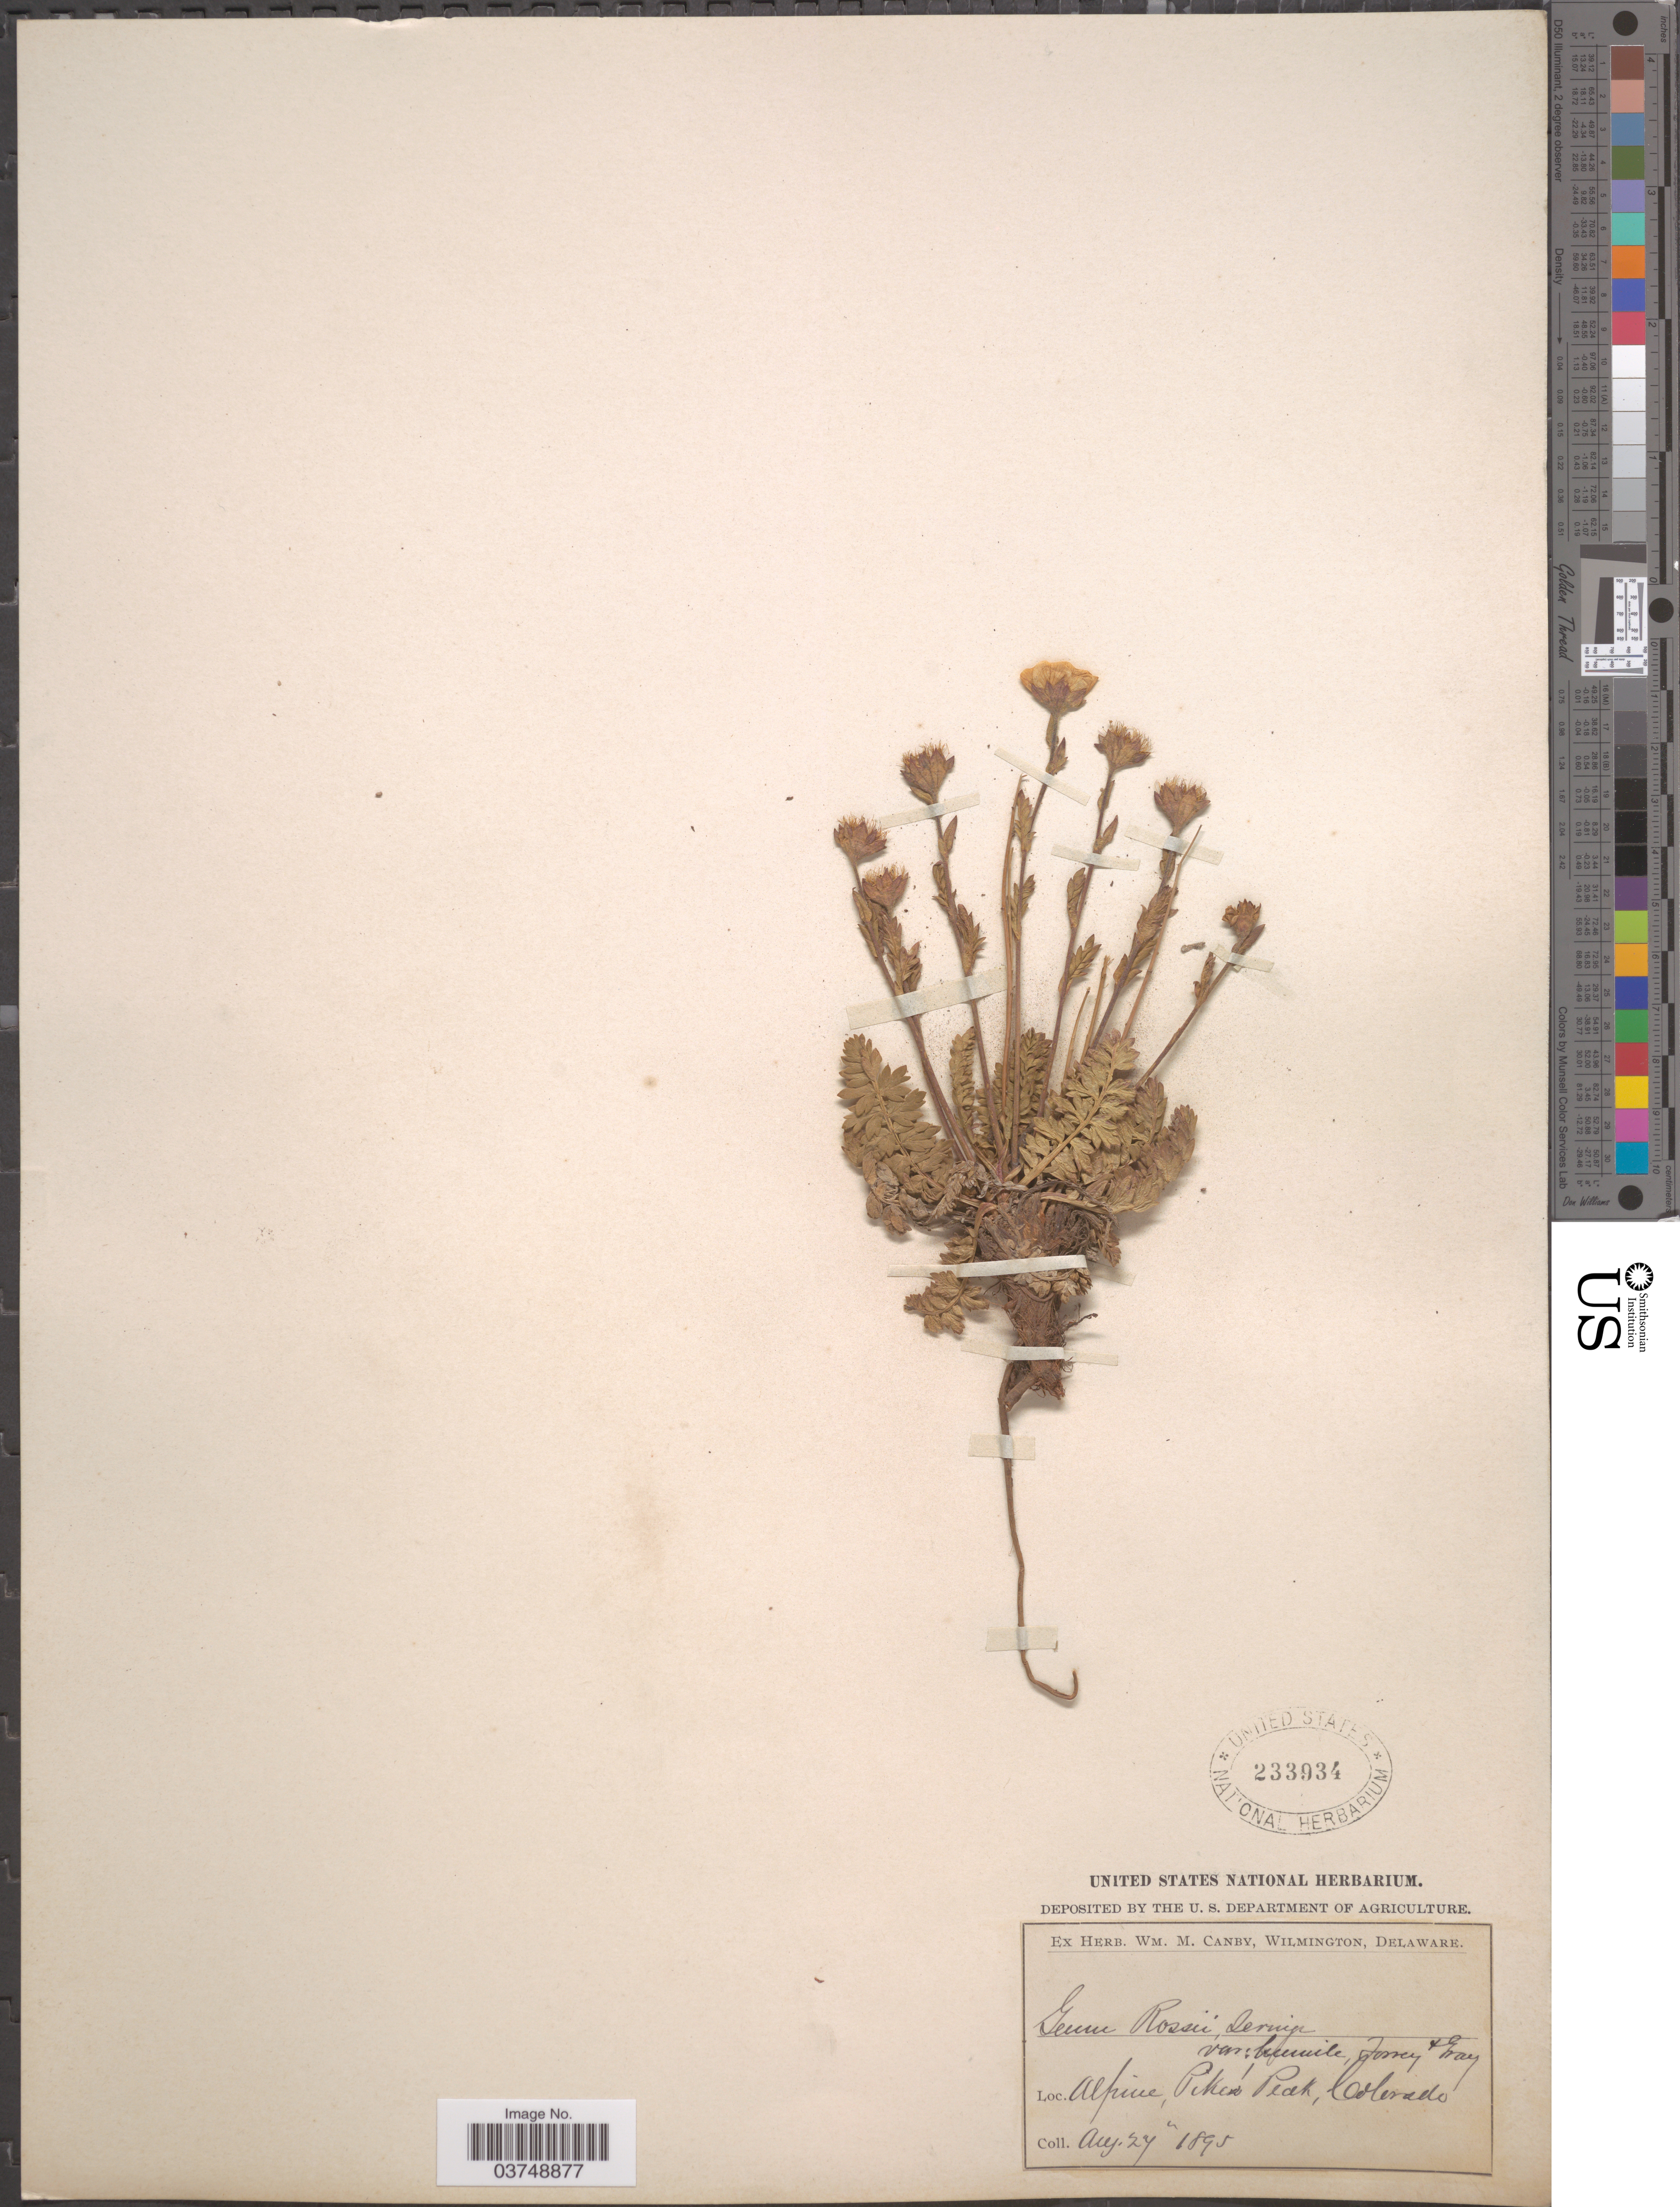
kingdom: Plantae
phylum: Tracheophyta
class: Magnoliopsida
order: Rosales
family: Rosaceae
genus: Geum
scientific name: Geum rossii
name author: (R. Br.) Ser.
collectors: ex herb. W.M. Canby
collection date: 1895-08-27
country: United States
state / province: Colorado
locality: Alpine, Pike's Peak.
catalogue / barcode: US 233934